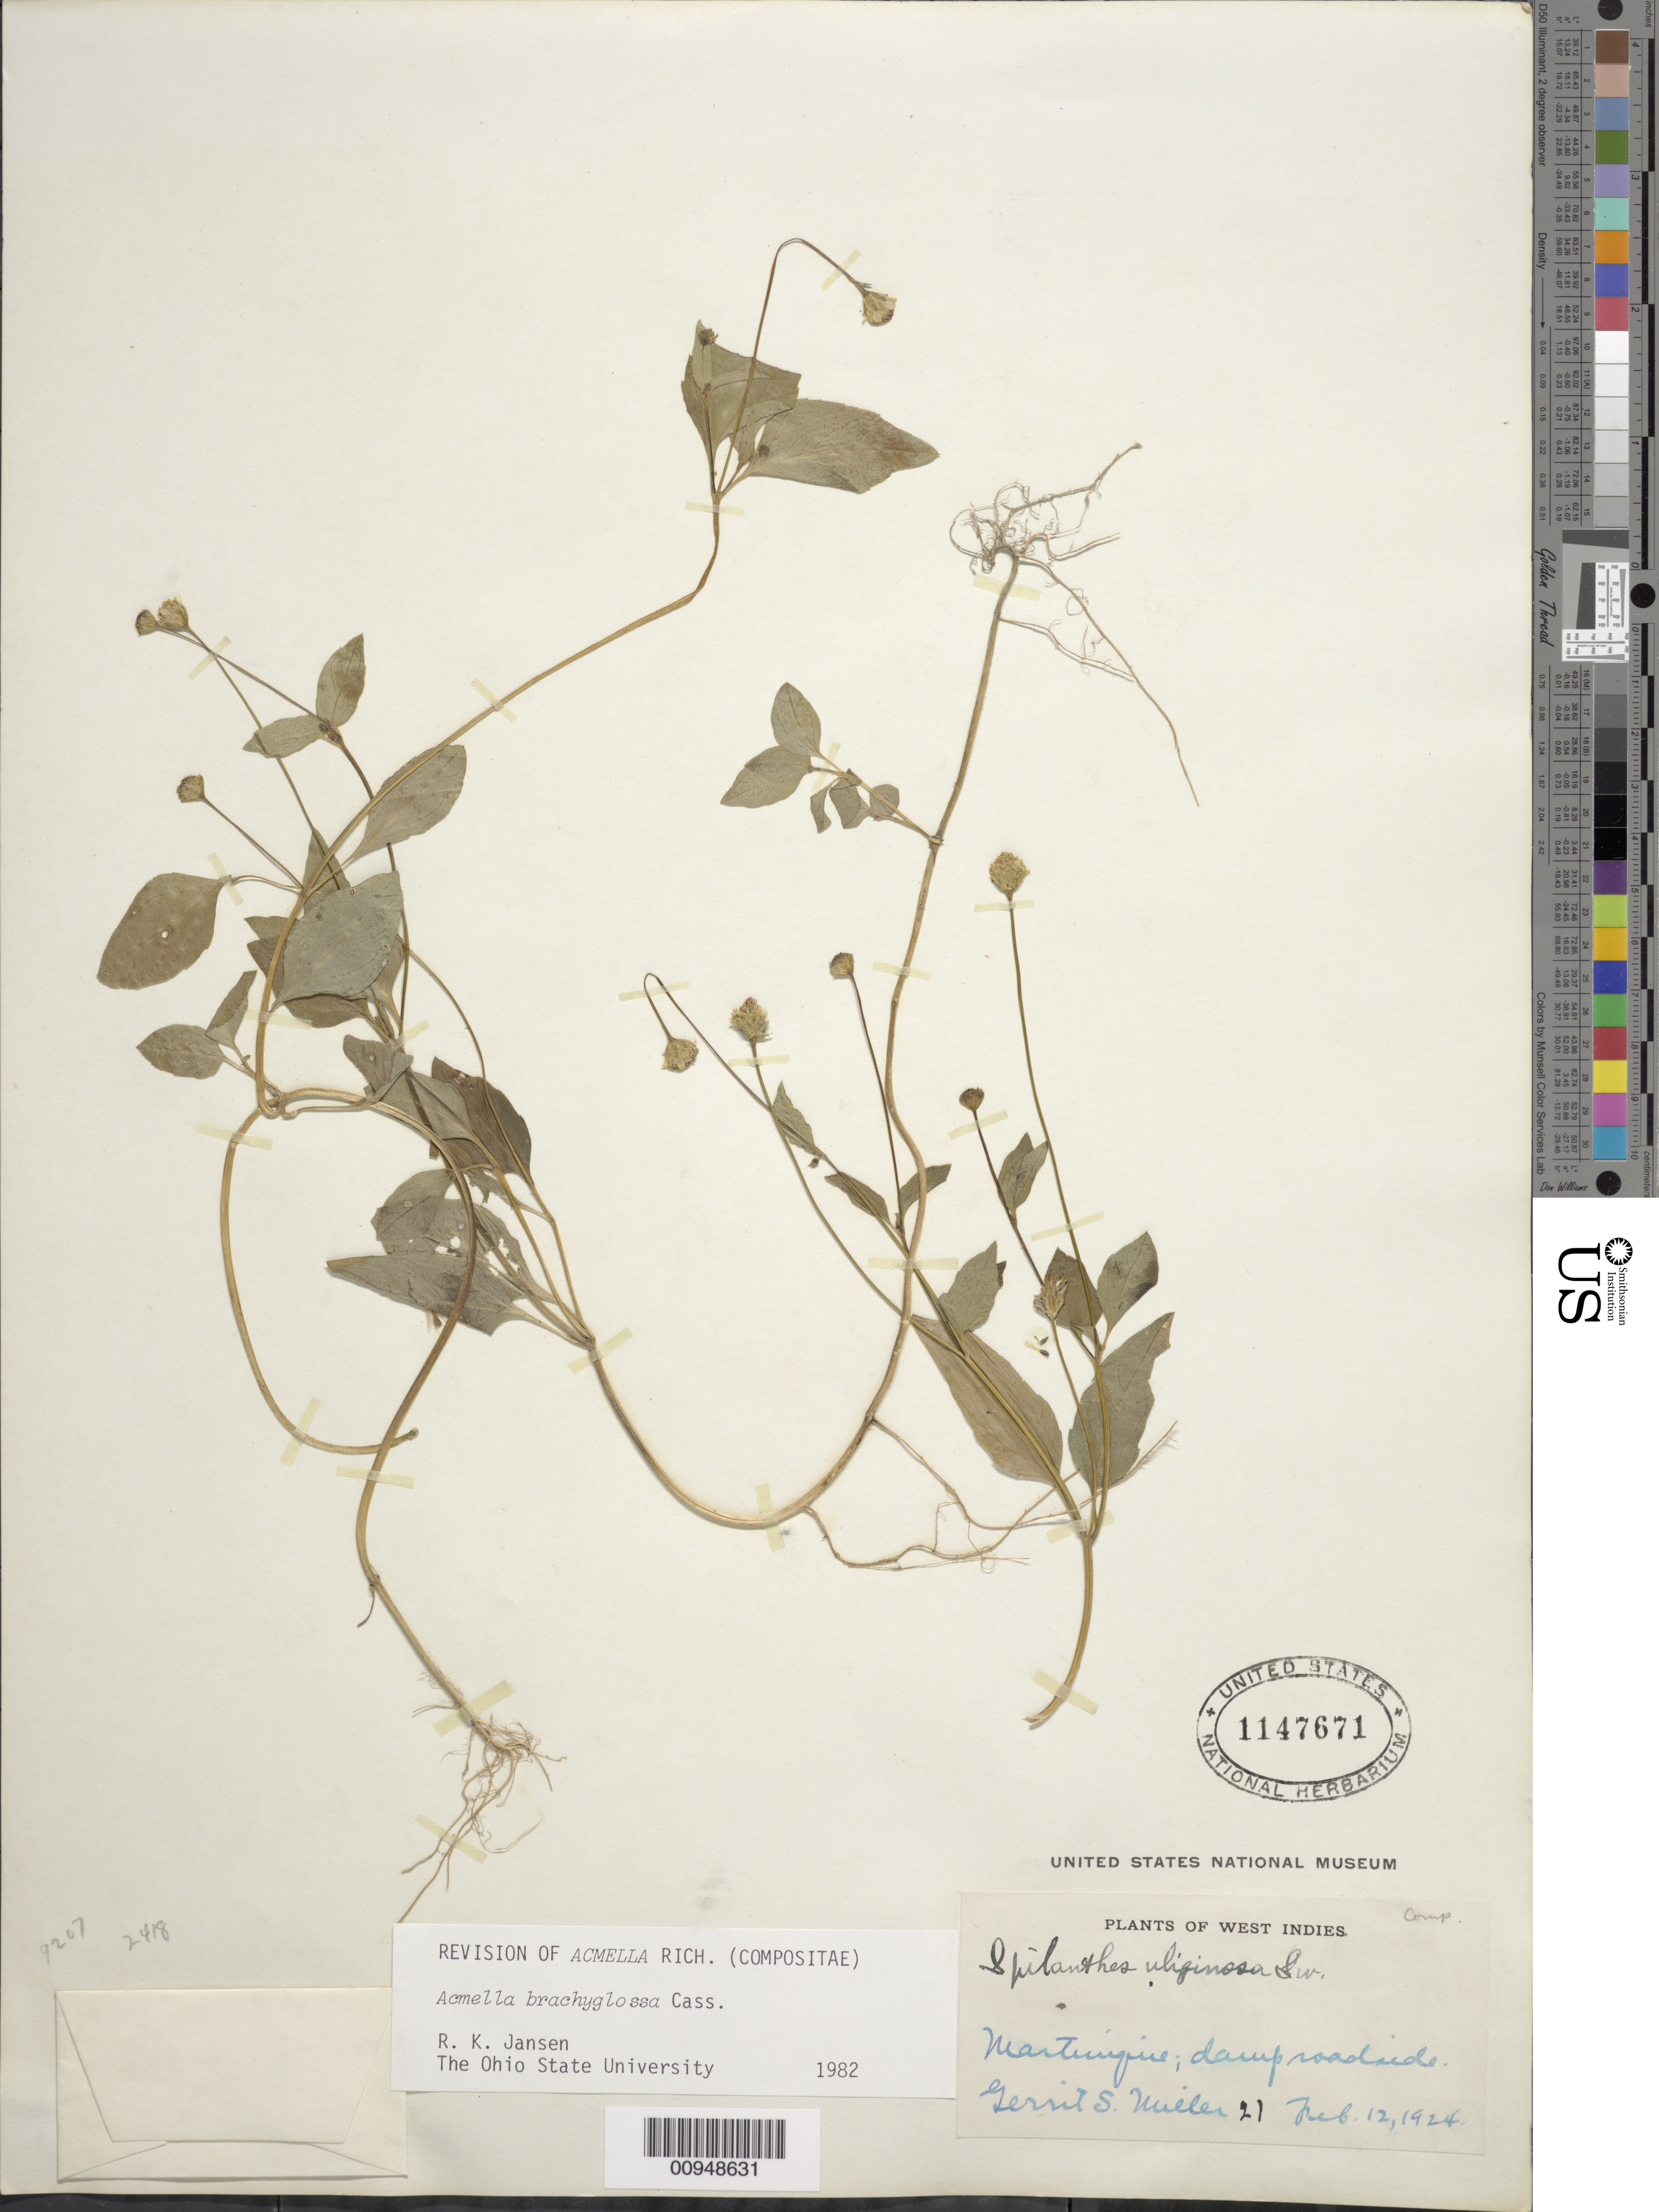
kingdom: Plantae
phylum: Tracheophyta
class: Magnoliopsida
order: Asterales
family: Asteraceae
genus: Acmella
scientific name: Acmella brachyglossa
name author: Cass.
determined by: Jansen, R. K.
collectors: G. S. Miller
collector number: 21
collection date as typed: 12 Feb 1924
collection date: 1924-02-12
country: Martinique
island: Martinique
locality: Roadsides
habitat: Damp roadsides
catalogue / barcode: US 1147671